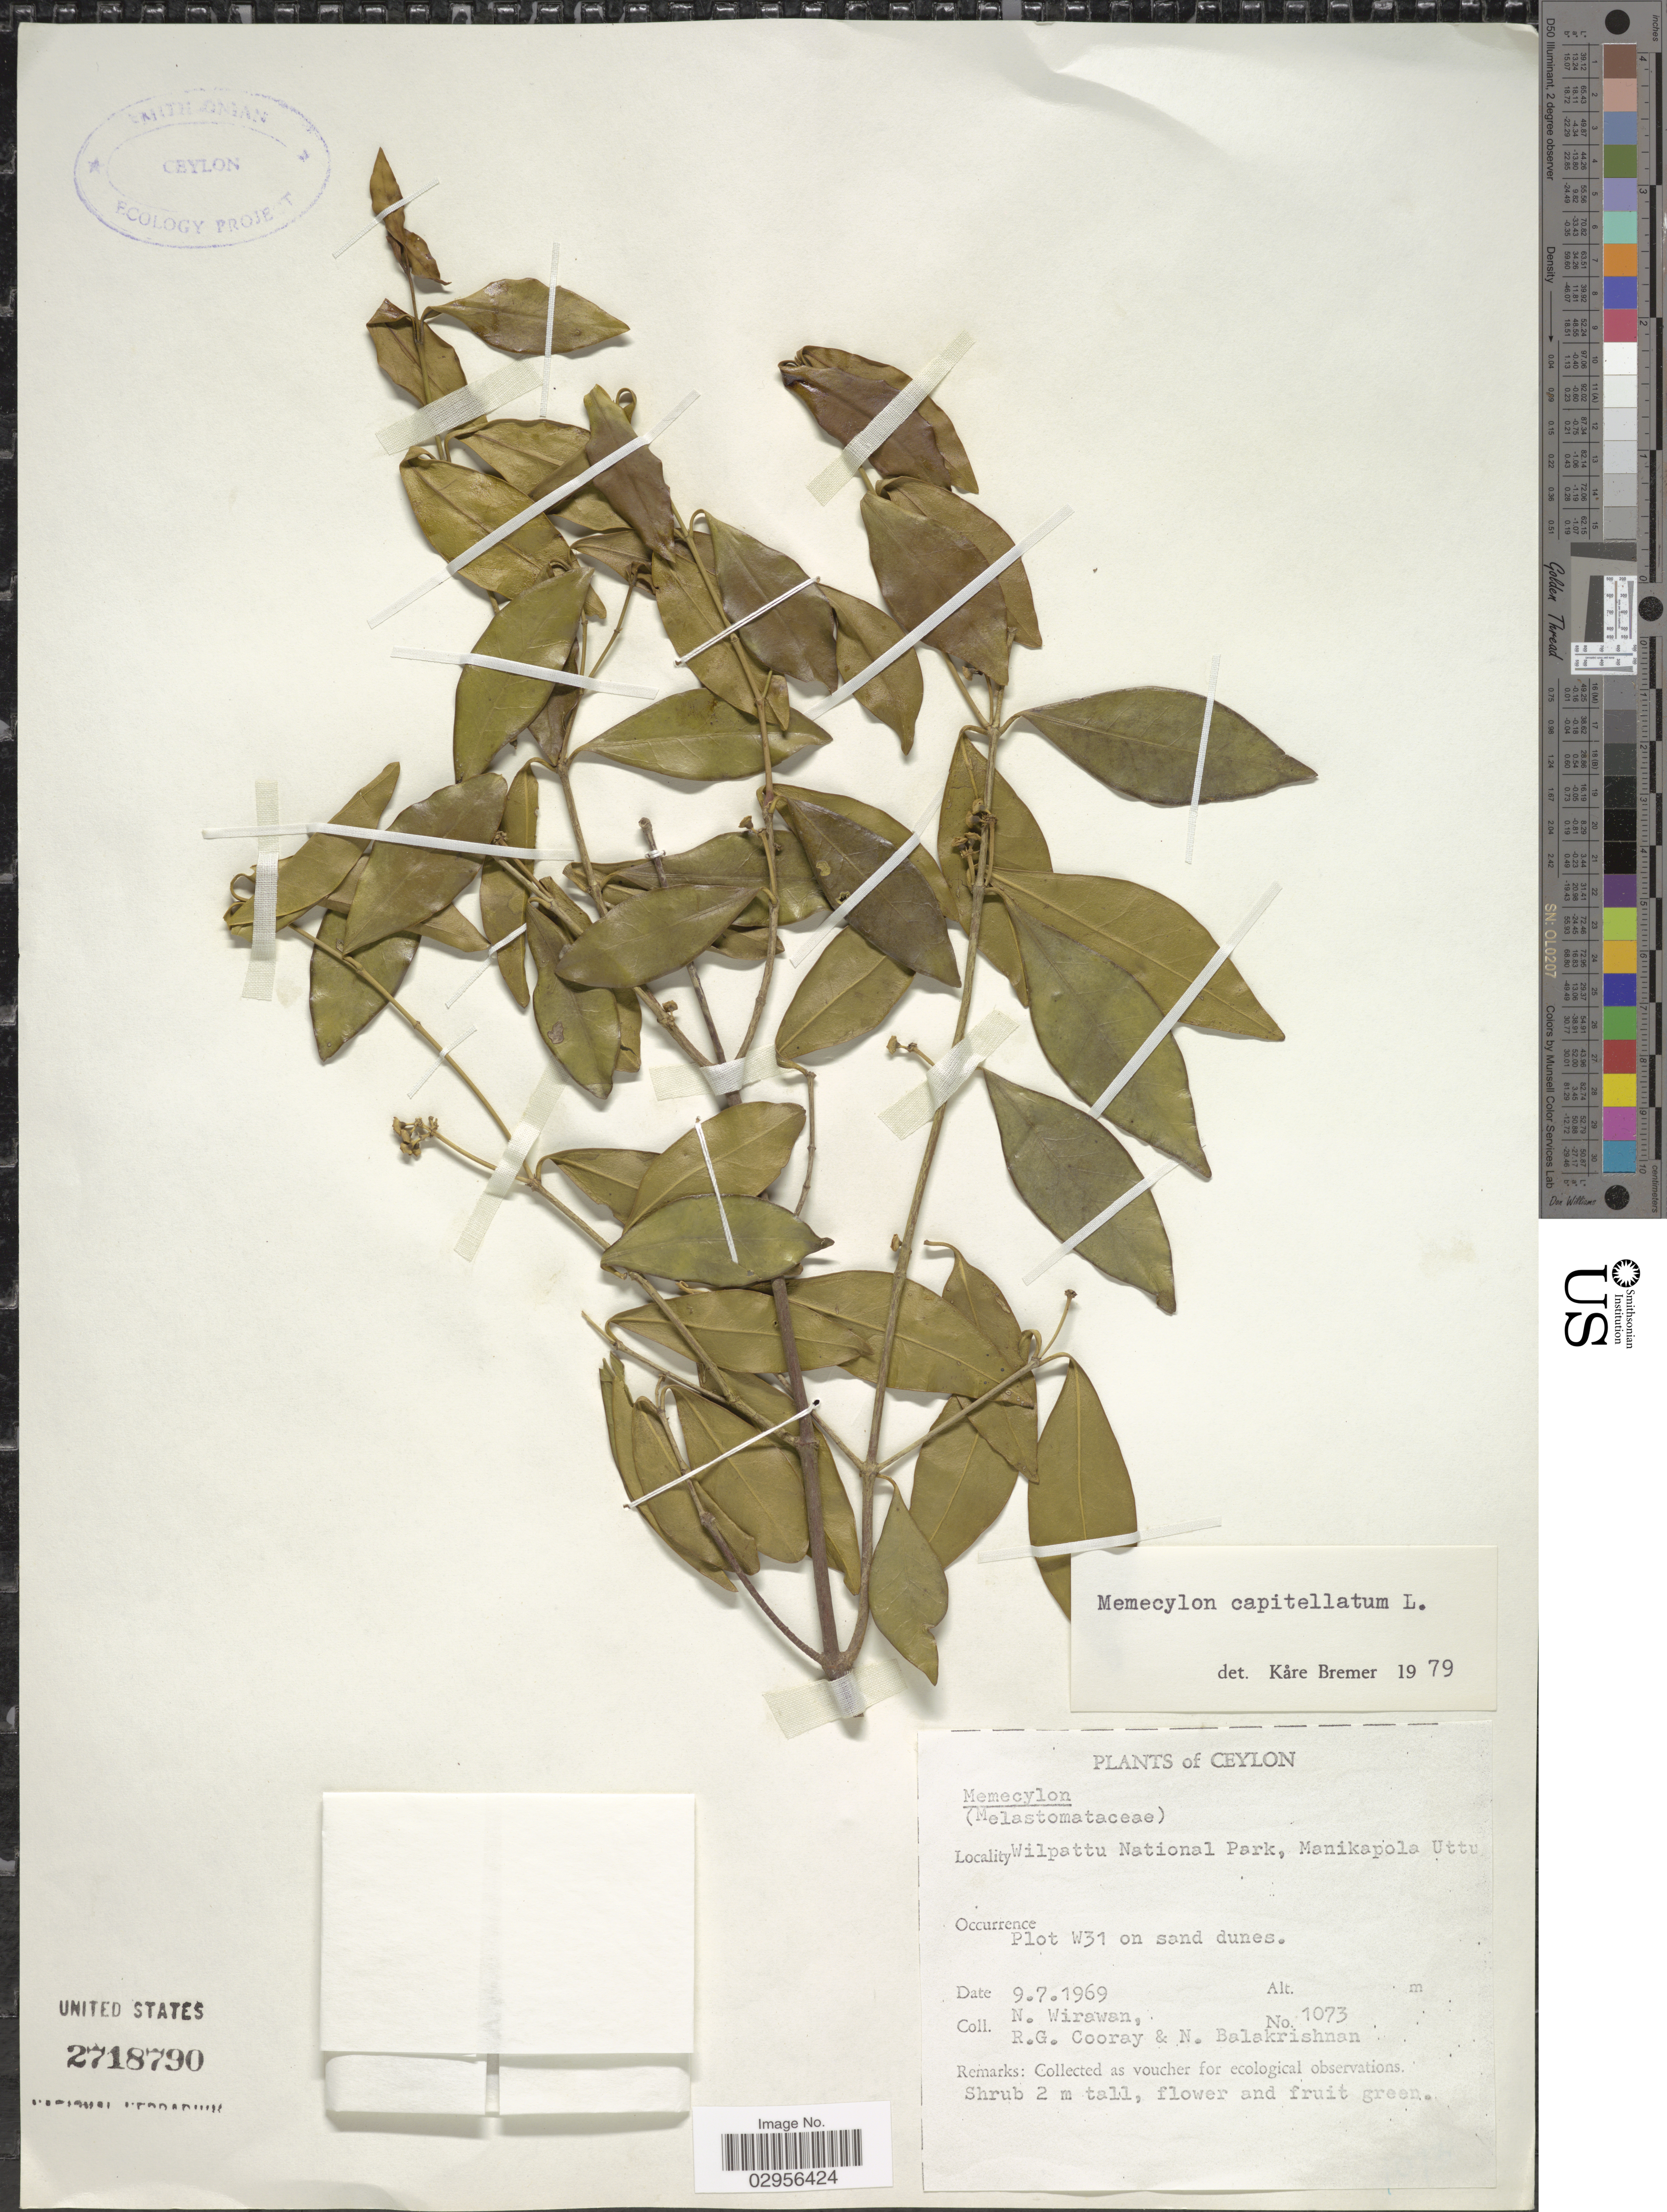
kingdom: Plantae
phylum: Tracheophyta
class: Magnoliopsida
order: Myrtales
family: Melastomataceae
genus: Memecylon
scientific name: Memecylon capitellatum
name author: L.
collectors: N. Wirawan, R. Cooray & N. Balakrishnan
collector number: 1073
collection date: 1969-07-09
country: Sri Lanka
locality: Ceylon. Wilpattu National Park, Manikapola Uttu. Plot W31.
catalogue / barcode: US 2718790